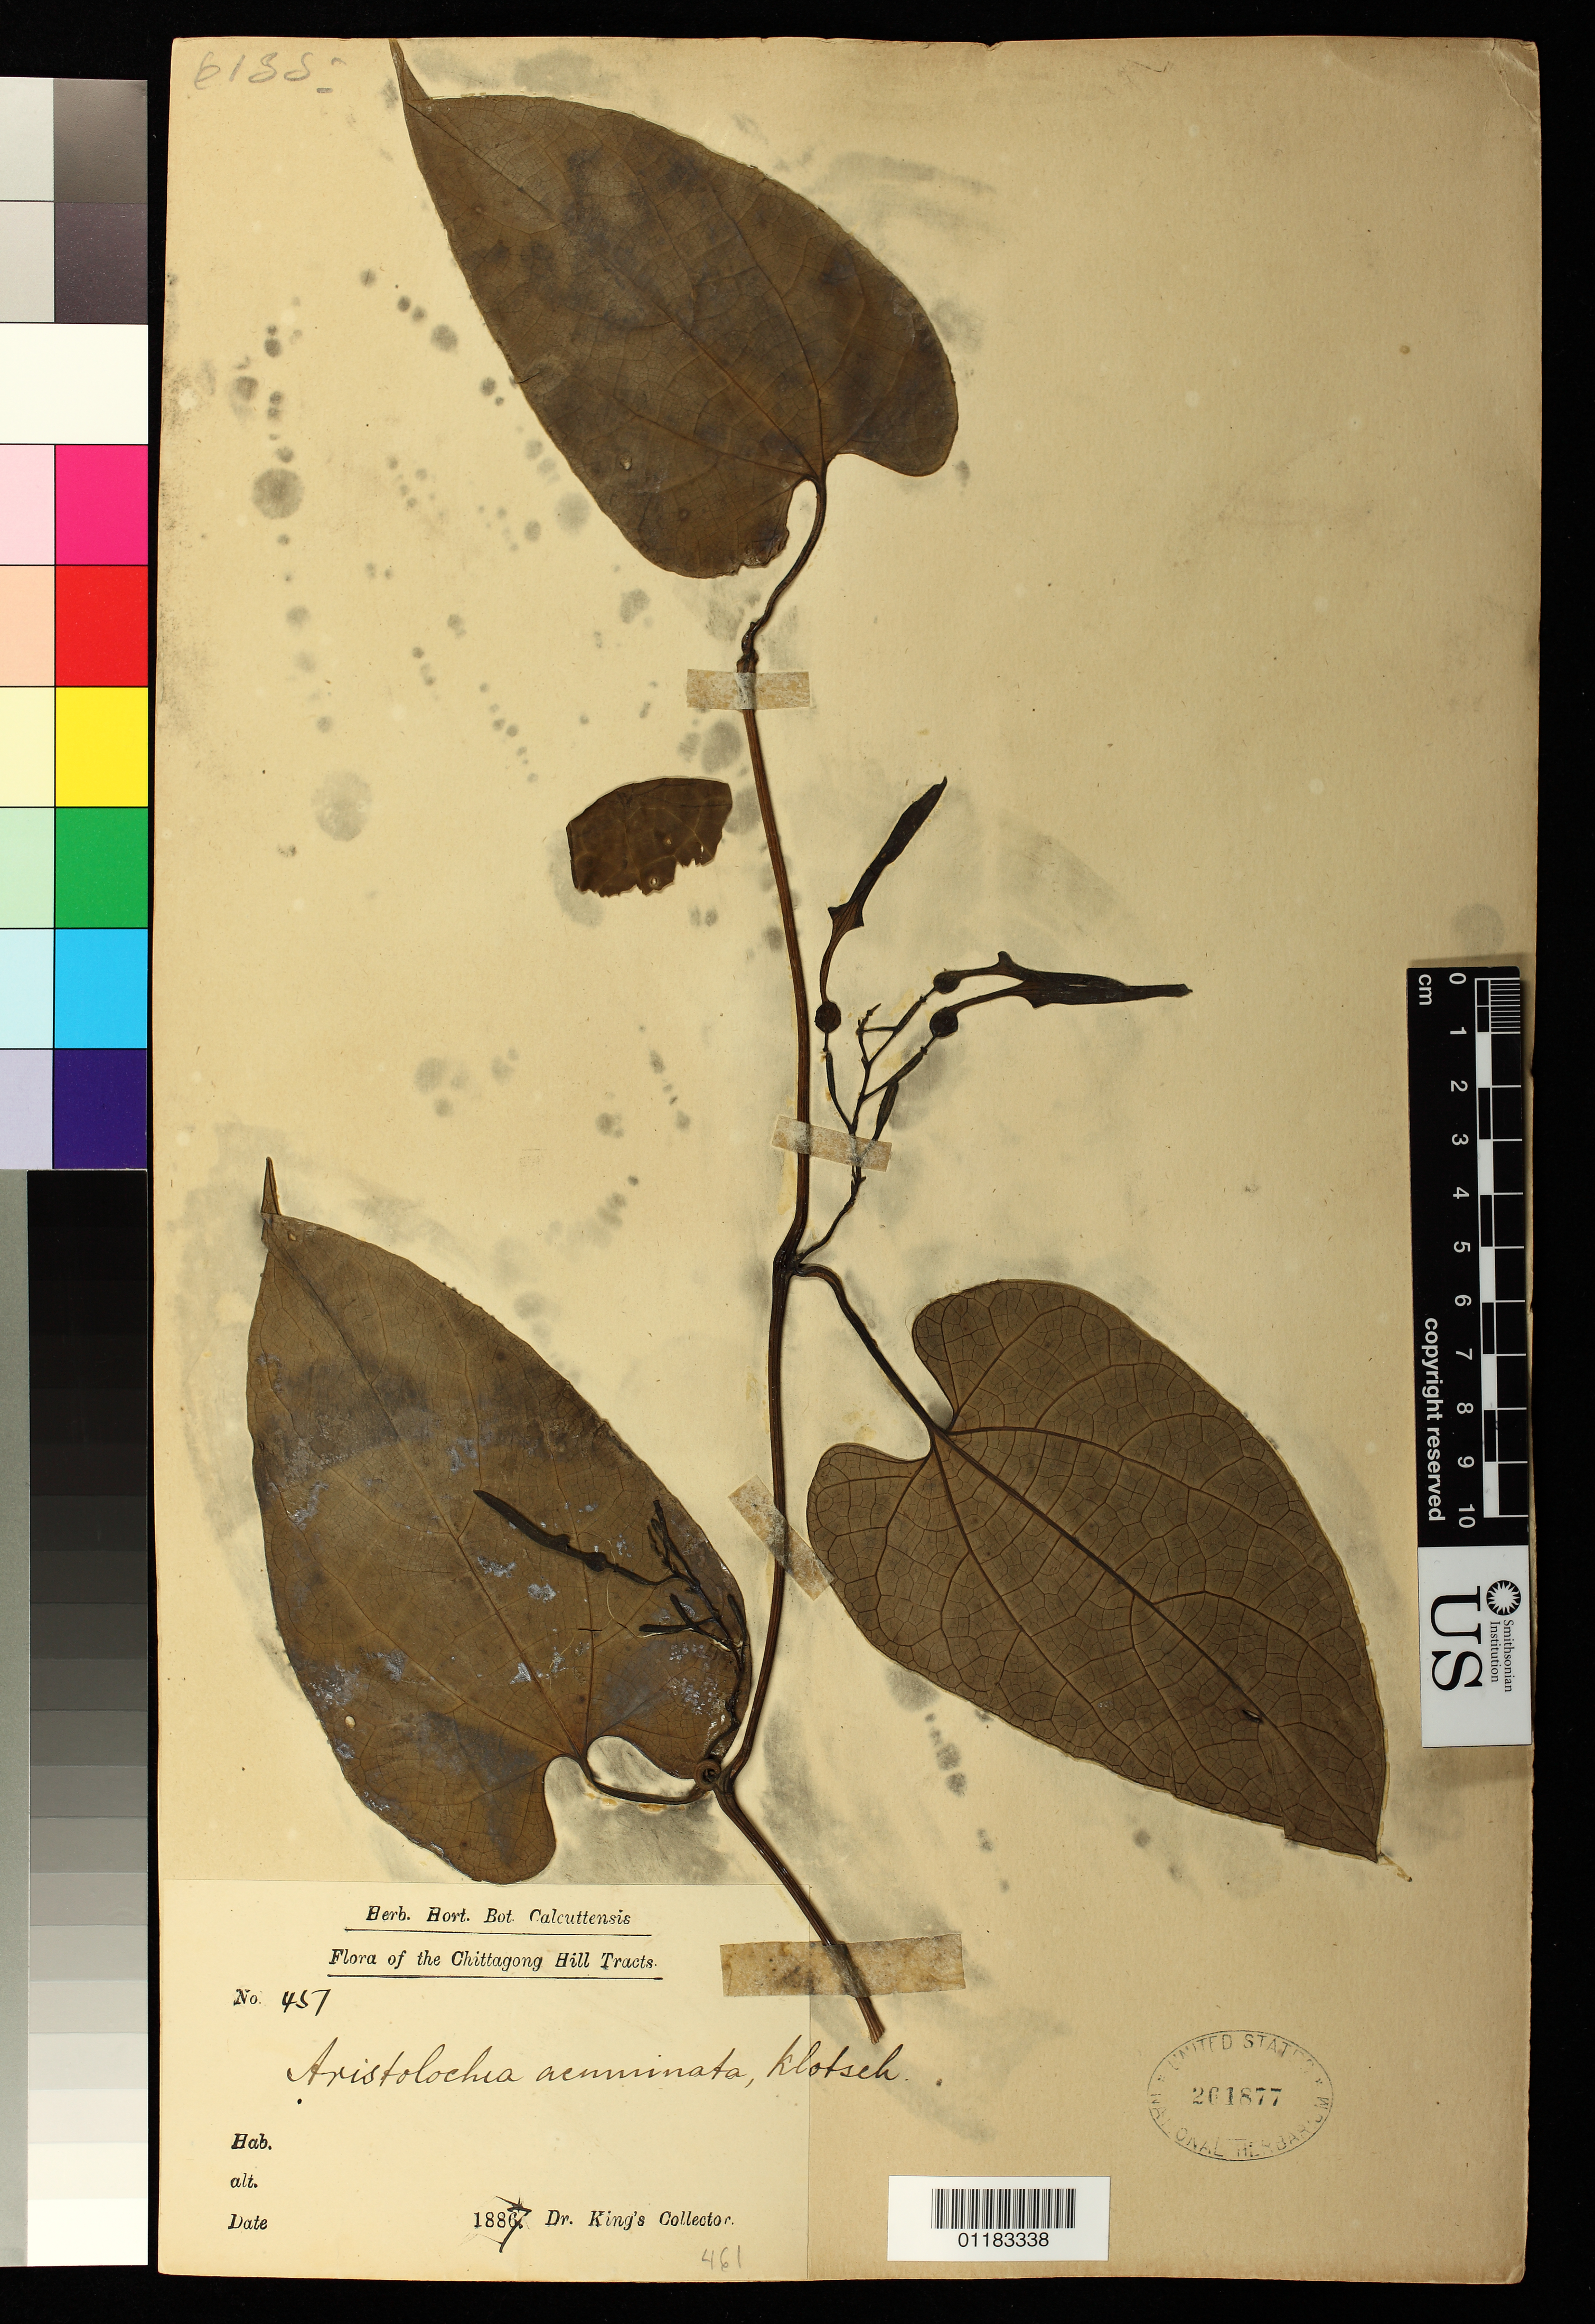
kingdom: Plantae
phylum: Tracheophyta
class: Magnoliopsida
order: Piperales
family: Aristolochiaceae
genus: Aristolochia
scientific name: Aristolochia acuminata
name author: Lam.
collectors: G. King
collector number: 451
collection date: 1887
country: Bangladesh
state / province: Chittagong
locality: Chittagong Hill tracts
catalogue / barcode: US 261877